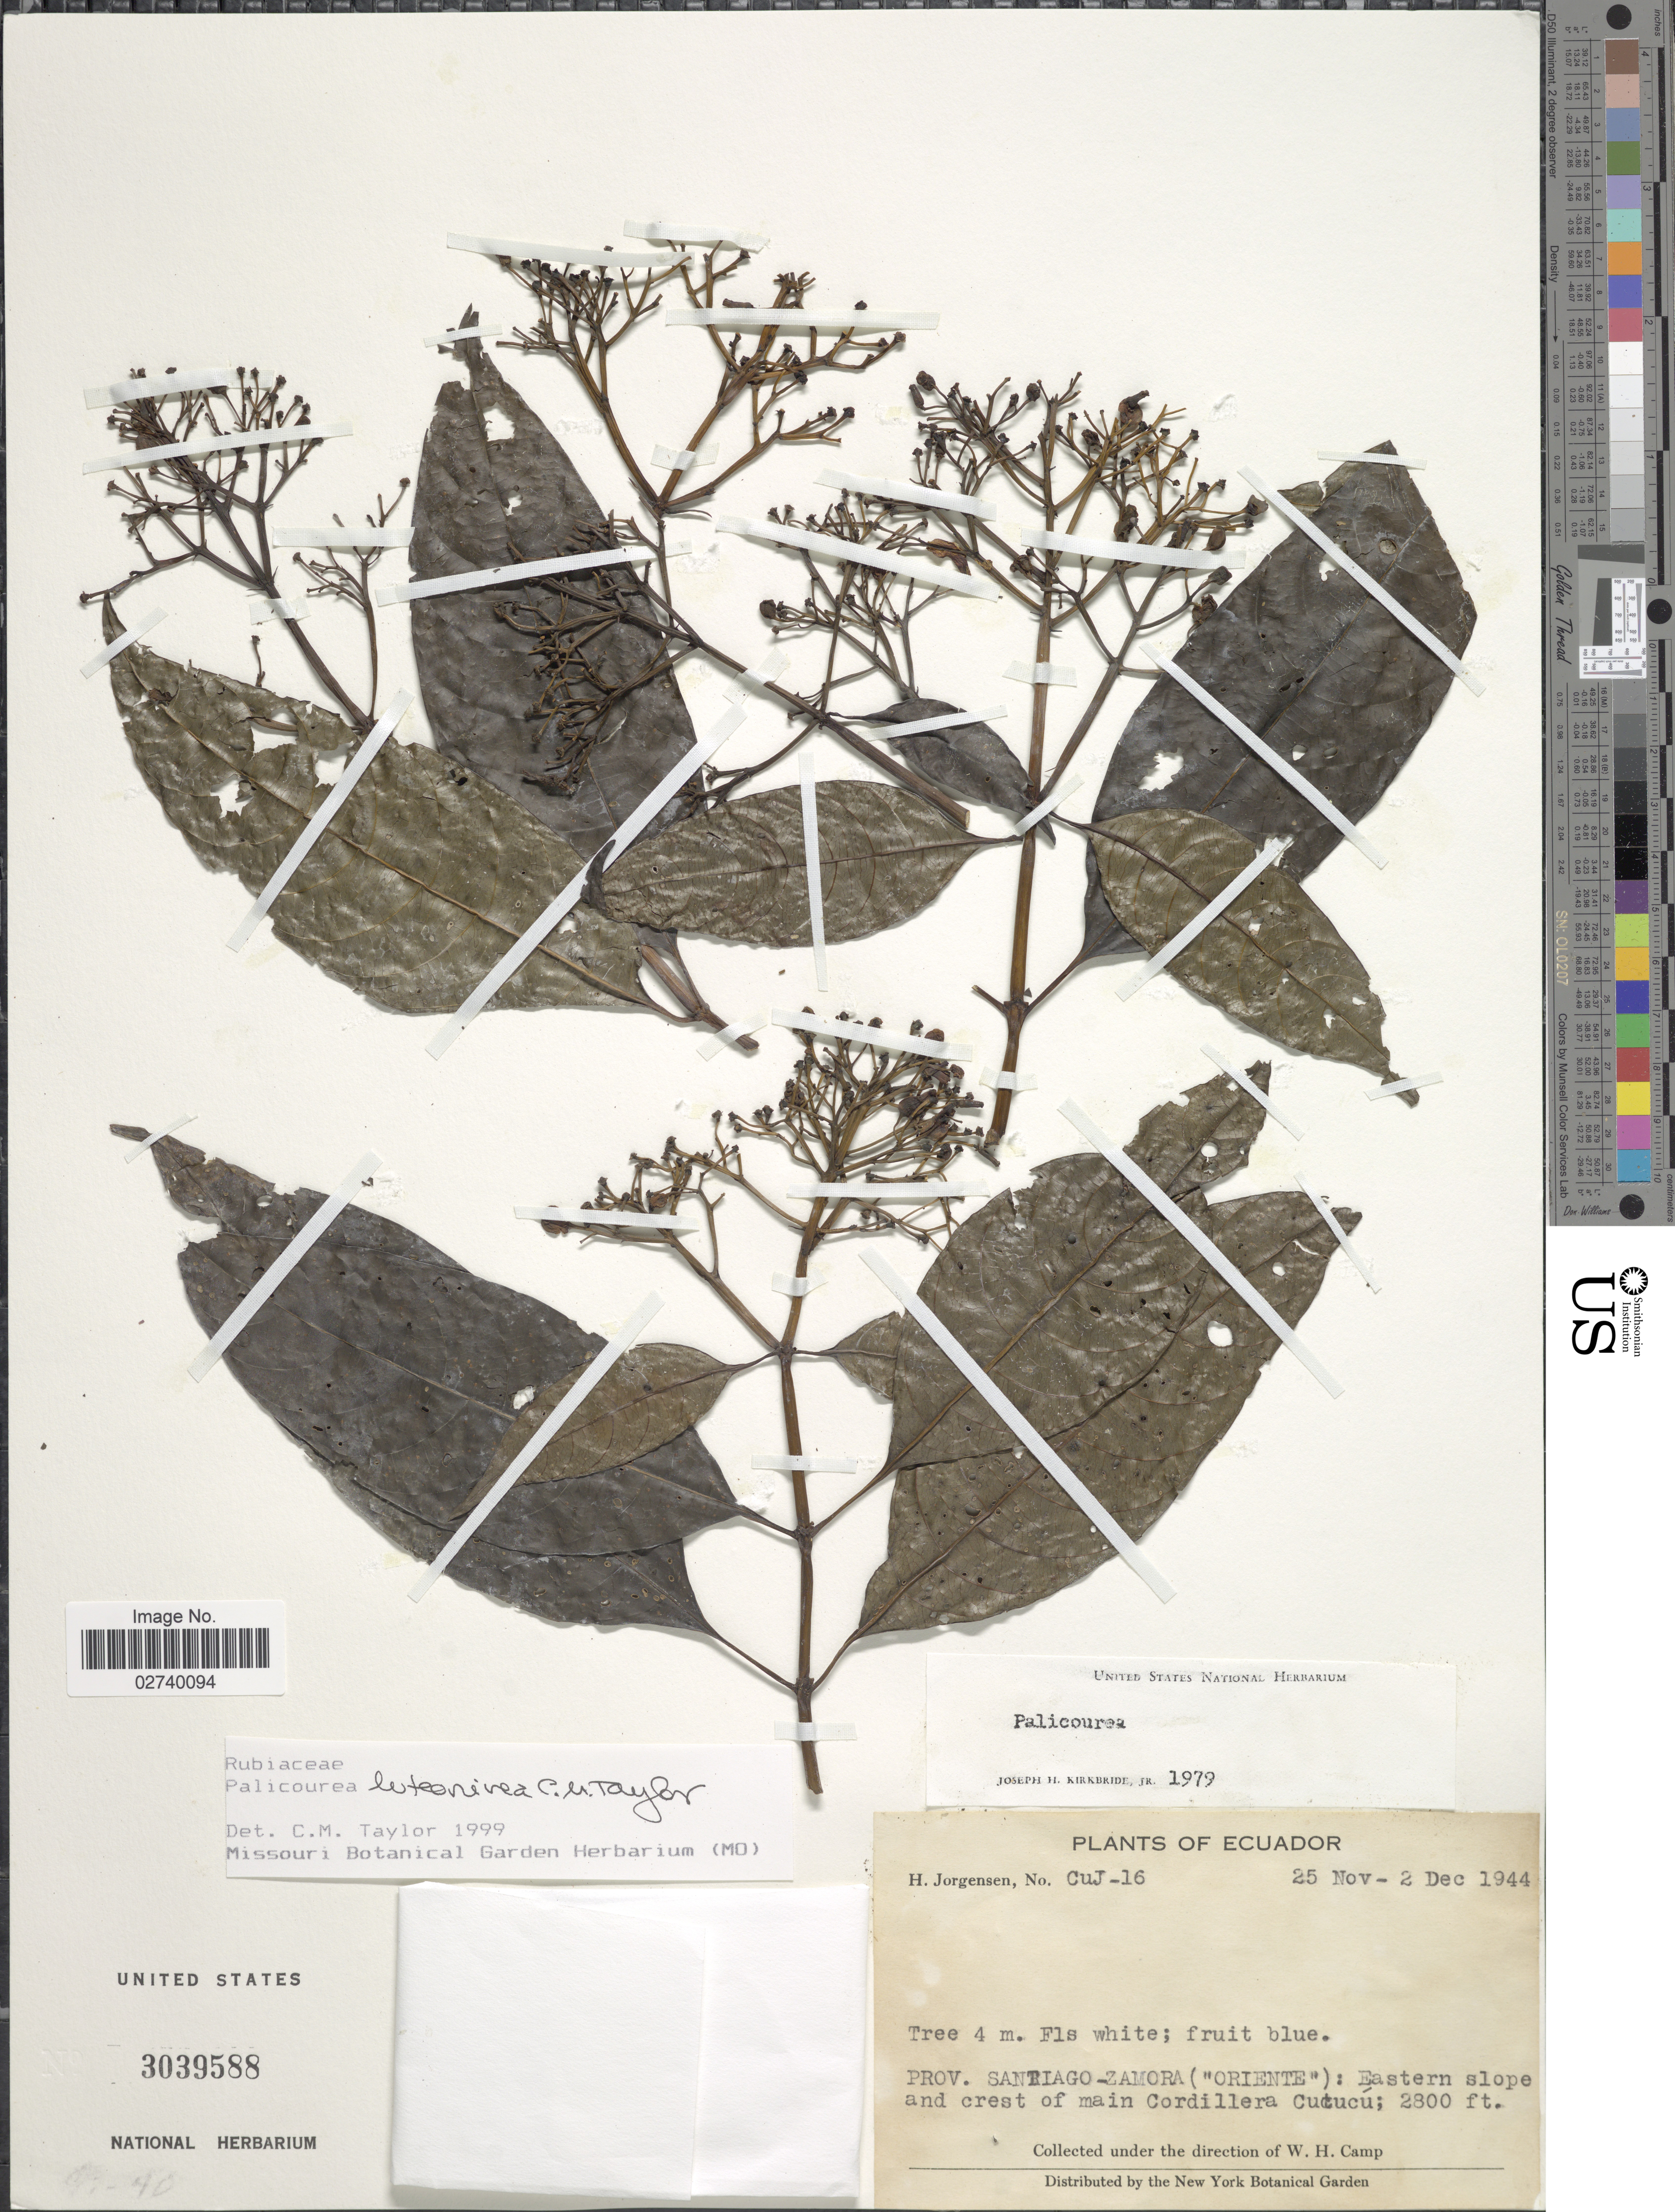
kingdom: Plantae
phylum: Tracheophyta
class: Magnoliopsida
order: Gentianales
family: Rubiaceae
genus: Palicourea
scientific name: Palicourea luteonivea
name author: C.M. Taylor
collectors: H. Jørgensen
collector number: CUJ-16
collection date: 1944-11-25/1944-12-02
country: Ecuador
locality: Prov. Santiago-Zamora ("Oriente"): Eastern slope and crest of main Cordillera Cutucu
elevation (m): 853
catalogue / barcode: US 3039588